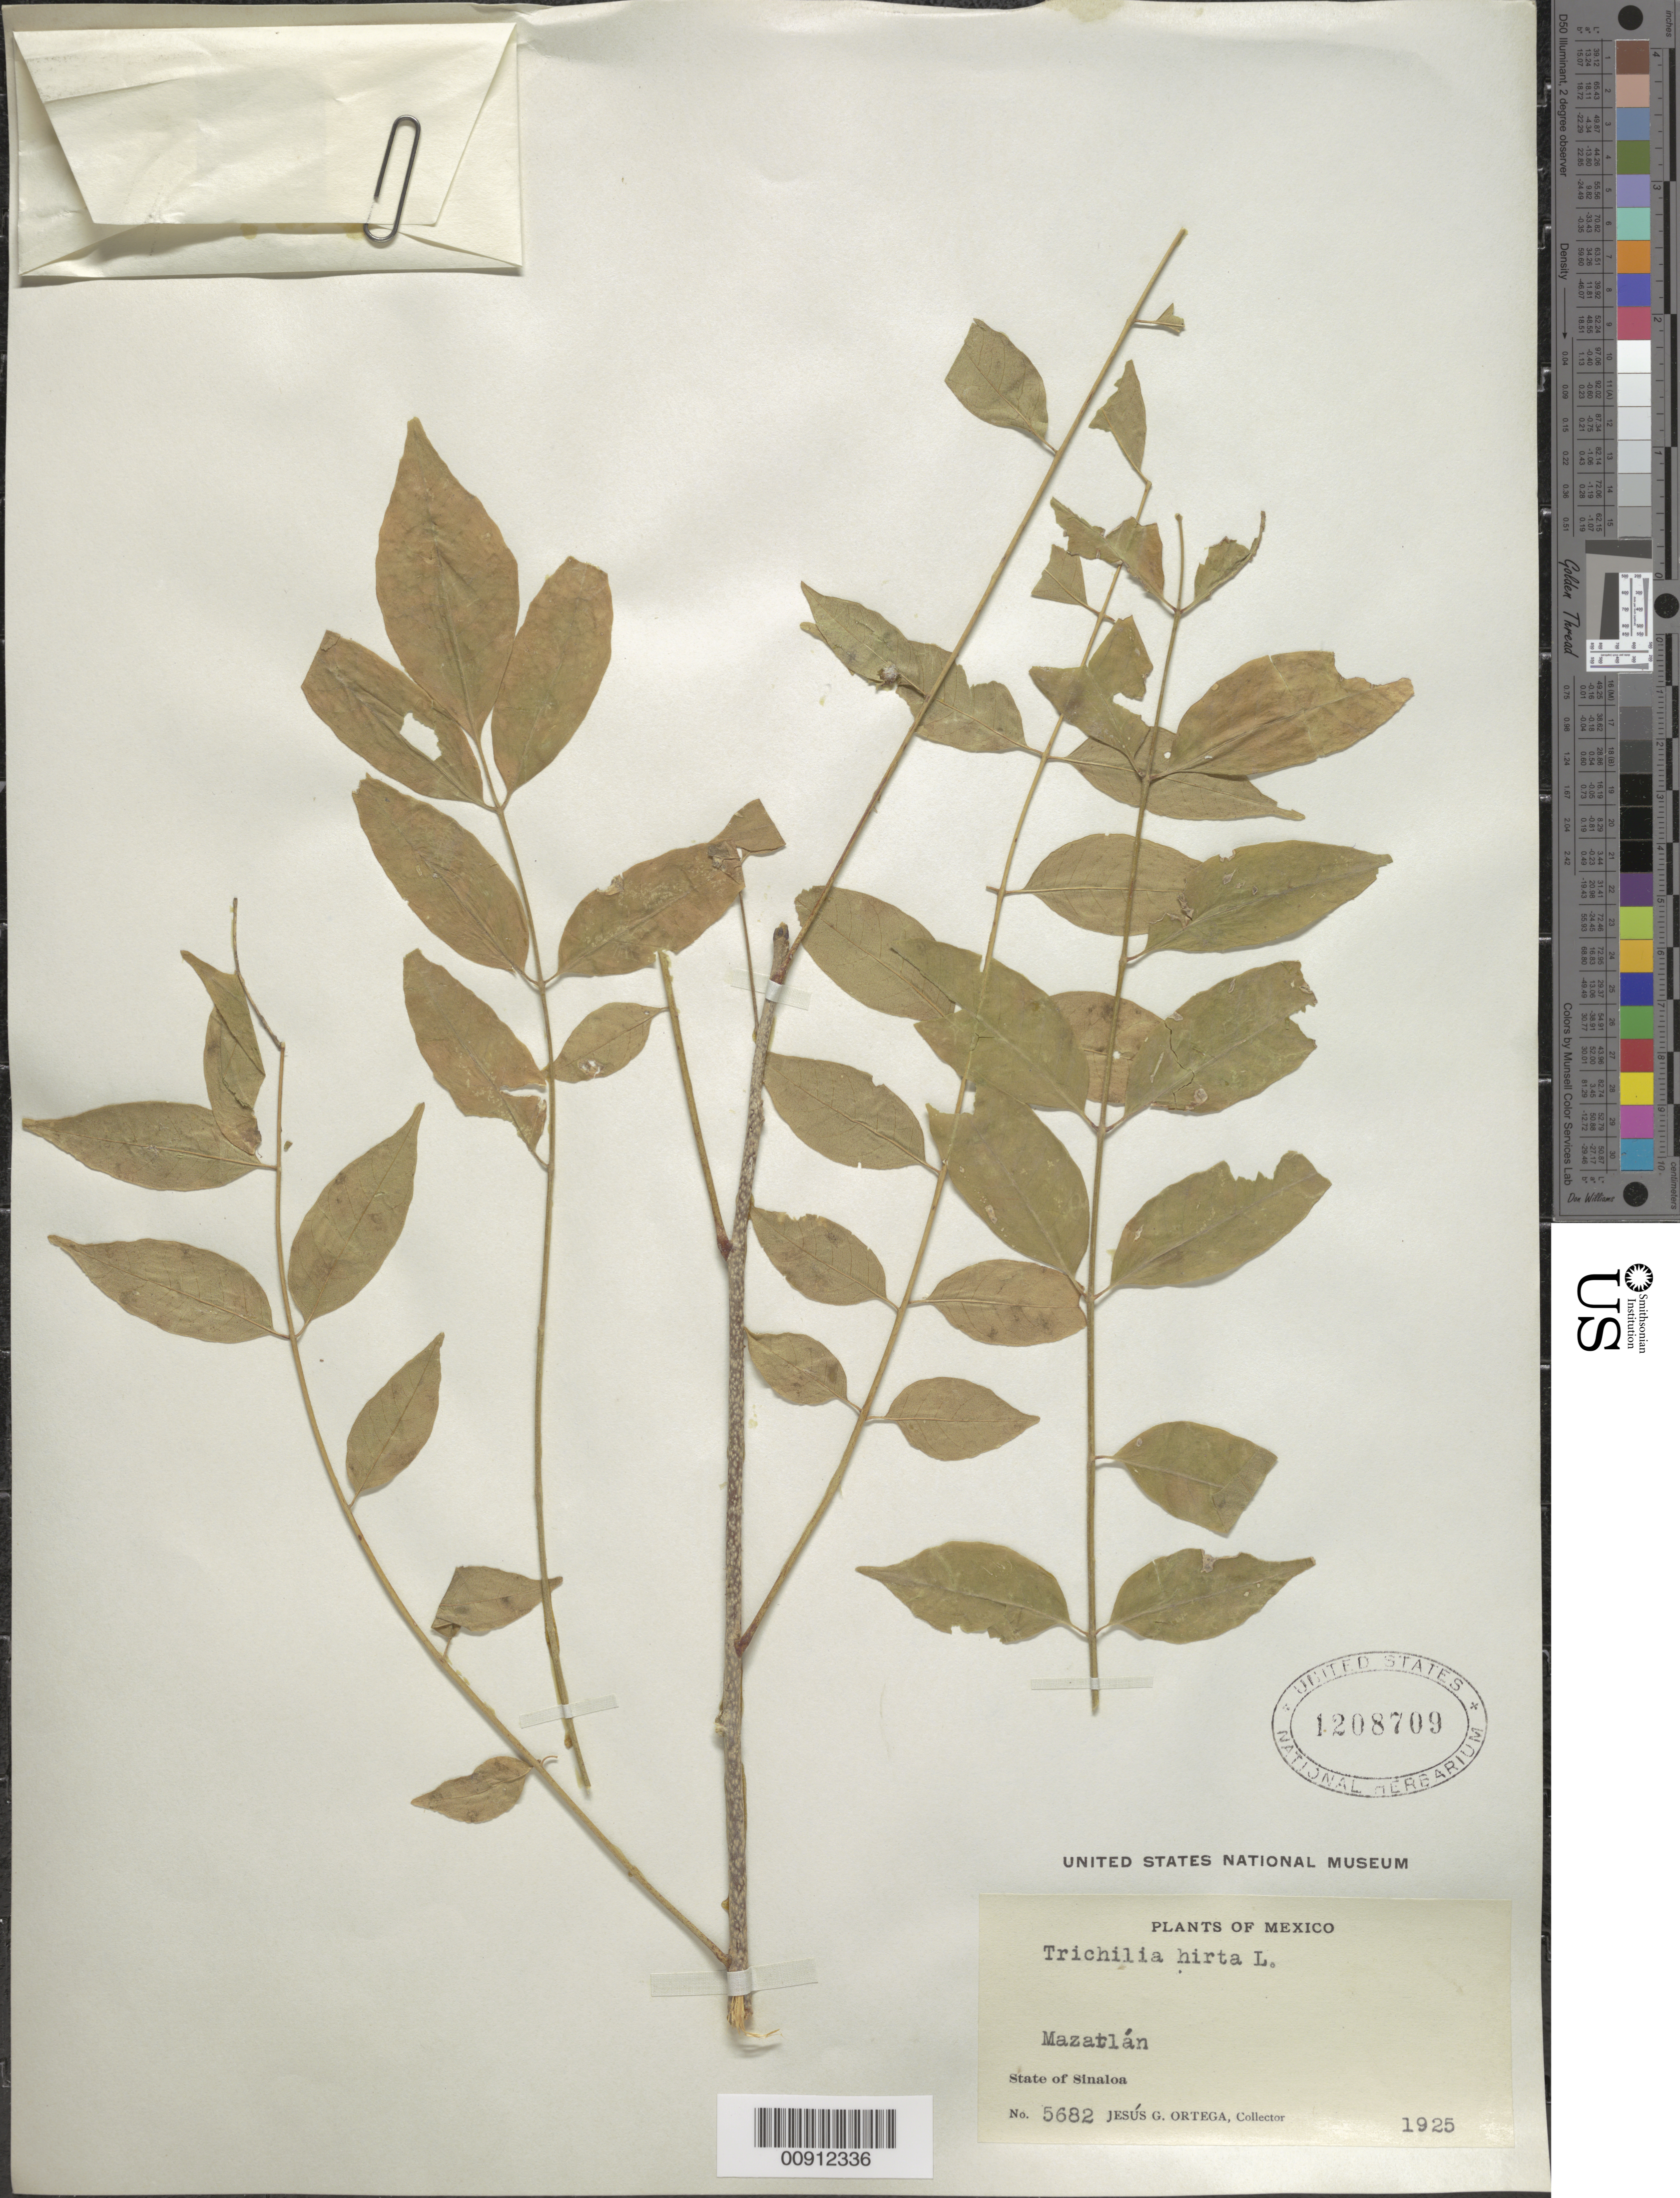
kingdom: Plantae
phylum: Tracheophyta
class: Magnoliopsida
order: Sapindales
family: Meliaceae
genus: Trichilia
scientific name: Trichilia hirta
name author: L.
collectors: J. Ortega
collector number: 5682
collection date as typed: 1925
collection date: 1925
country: Mexico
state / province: Sinaloa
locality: Mazatlán, State of Sinaloa.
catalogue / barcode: US 1208709